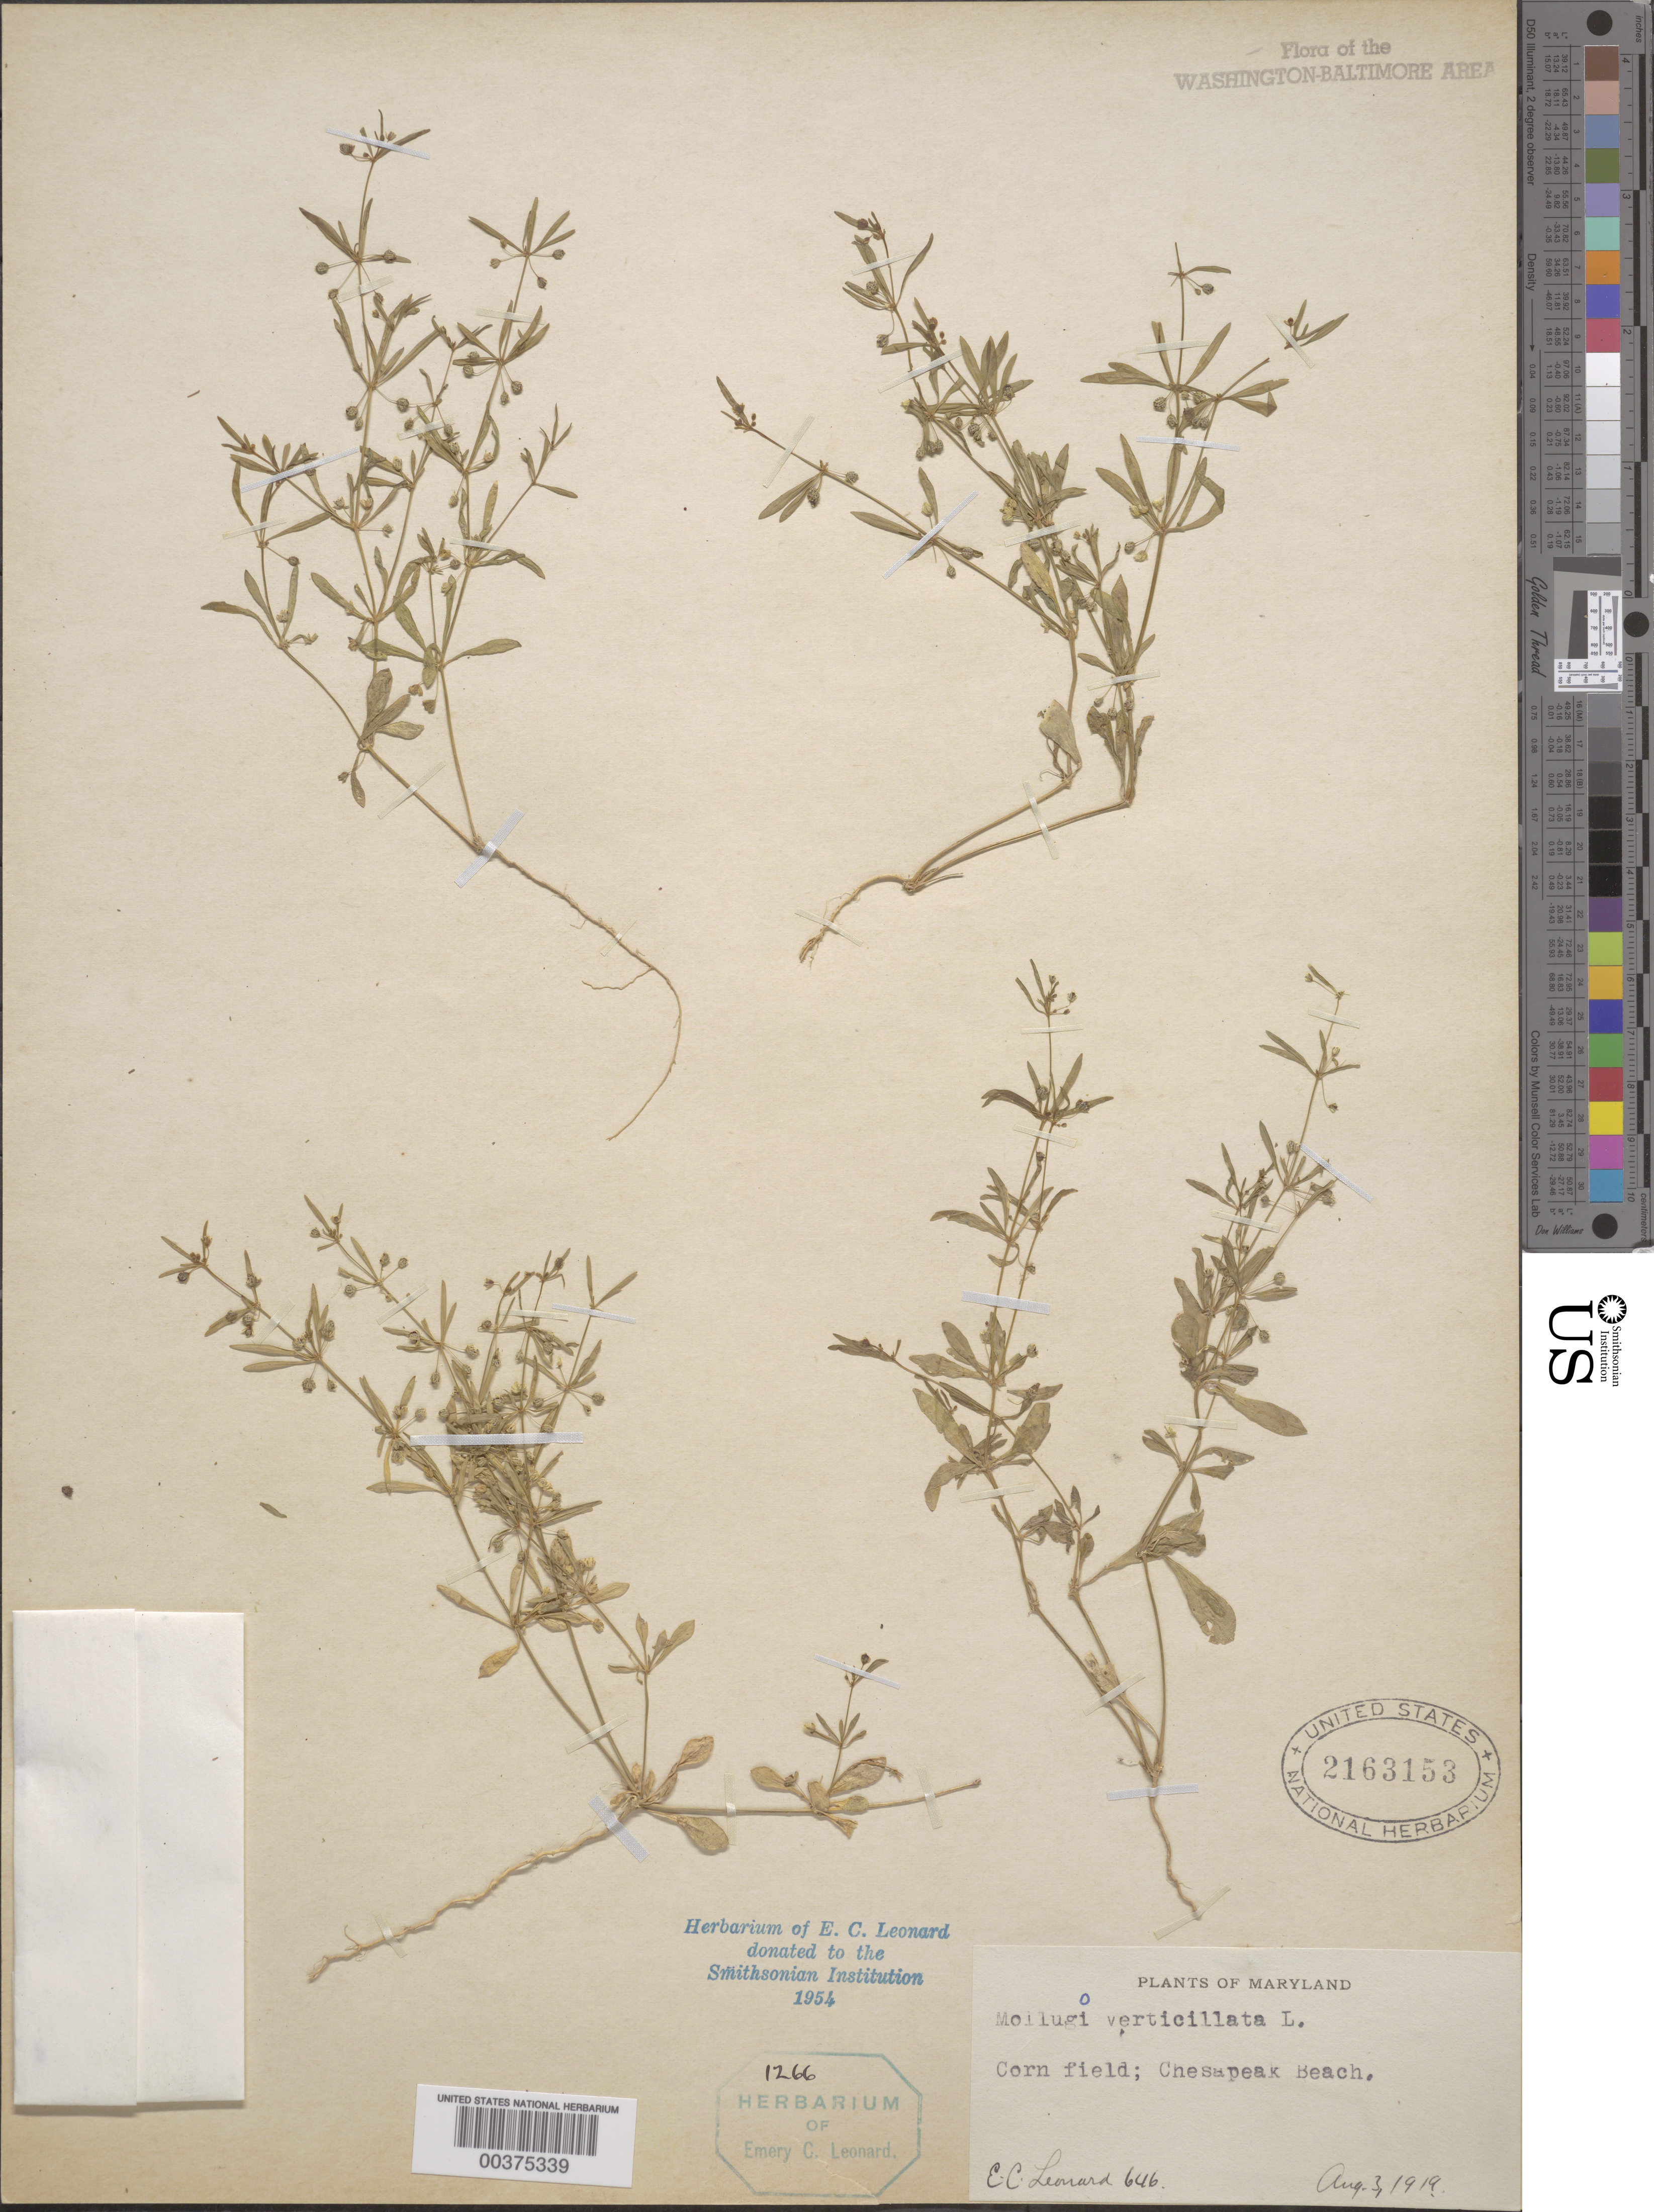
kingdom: Plantae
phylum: Tracheophyta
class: Magnoliopsida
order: Caryophyllales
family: Molluginaceae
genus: Mollugo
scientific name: Mollugo verticillata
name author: L.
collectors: E. C. Leonard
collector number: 646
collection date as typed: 03 Aug 1919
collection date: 1919-08-03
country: United States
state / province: Maryland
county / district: Calvert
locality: Chesapeake Beach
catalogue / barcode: US 2163153